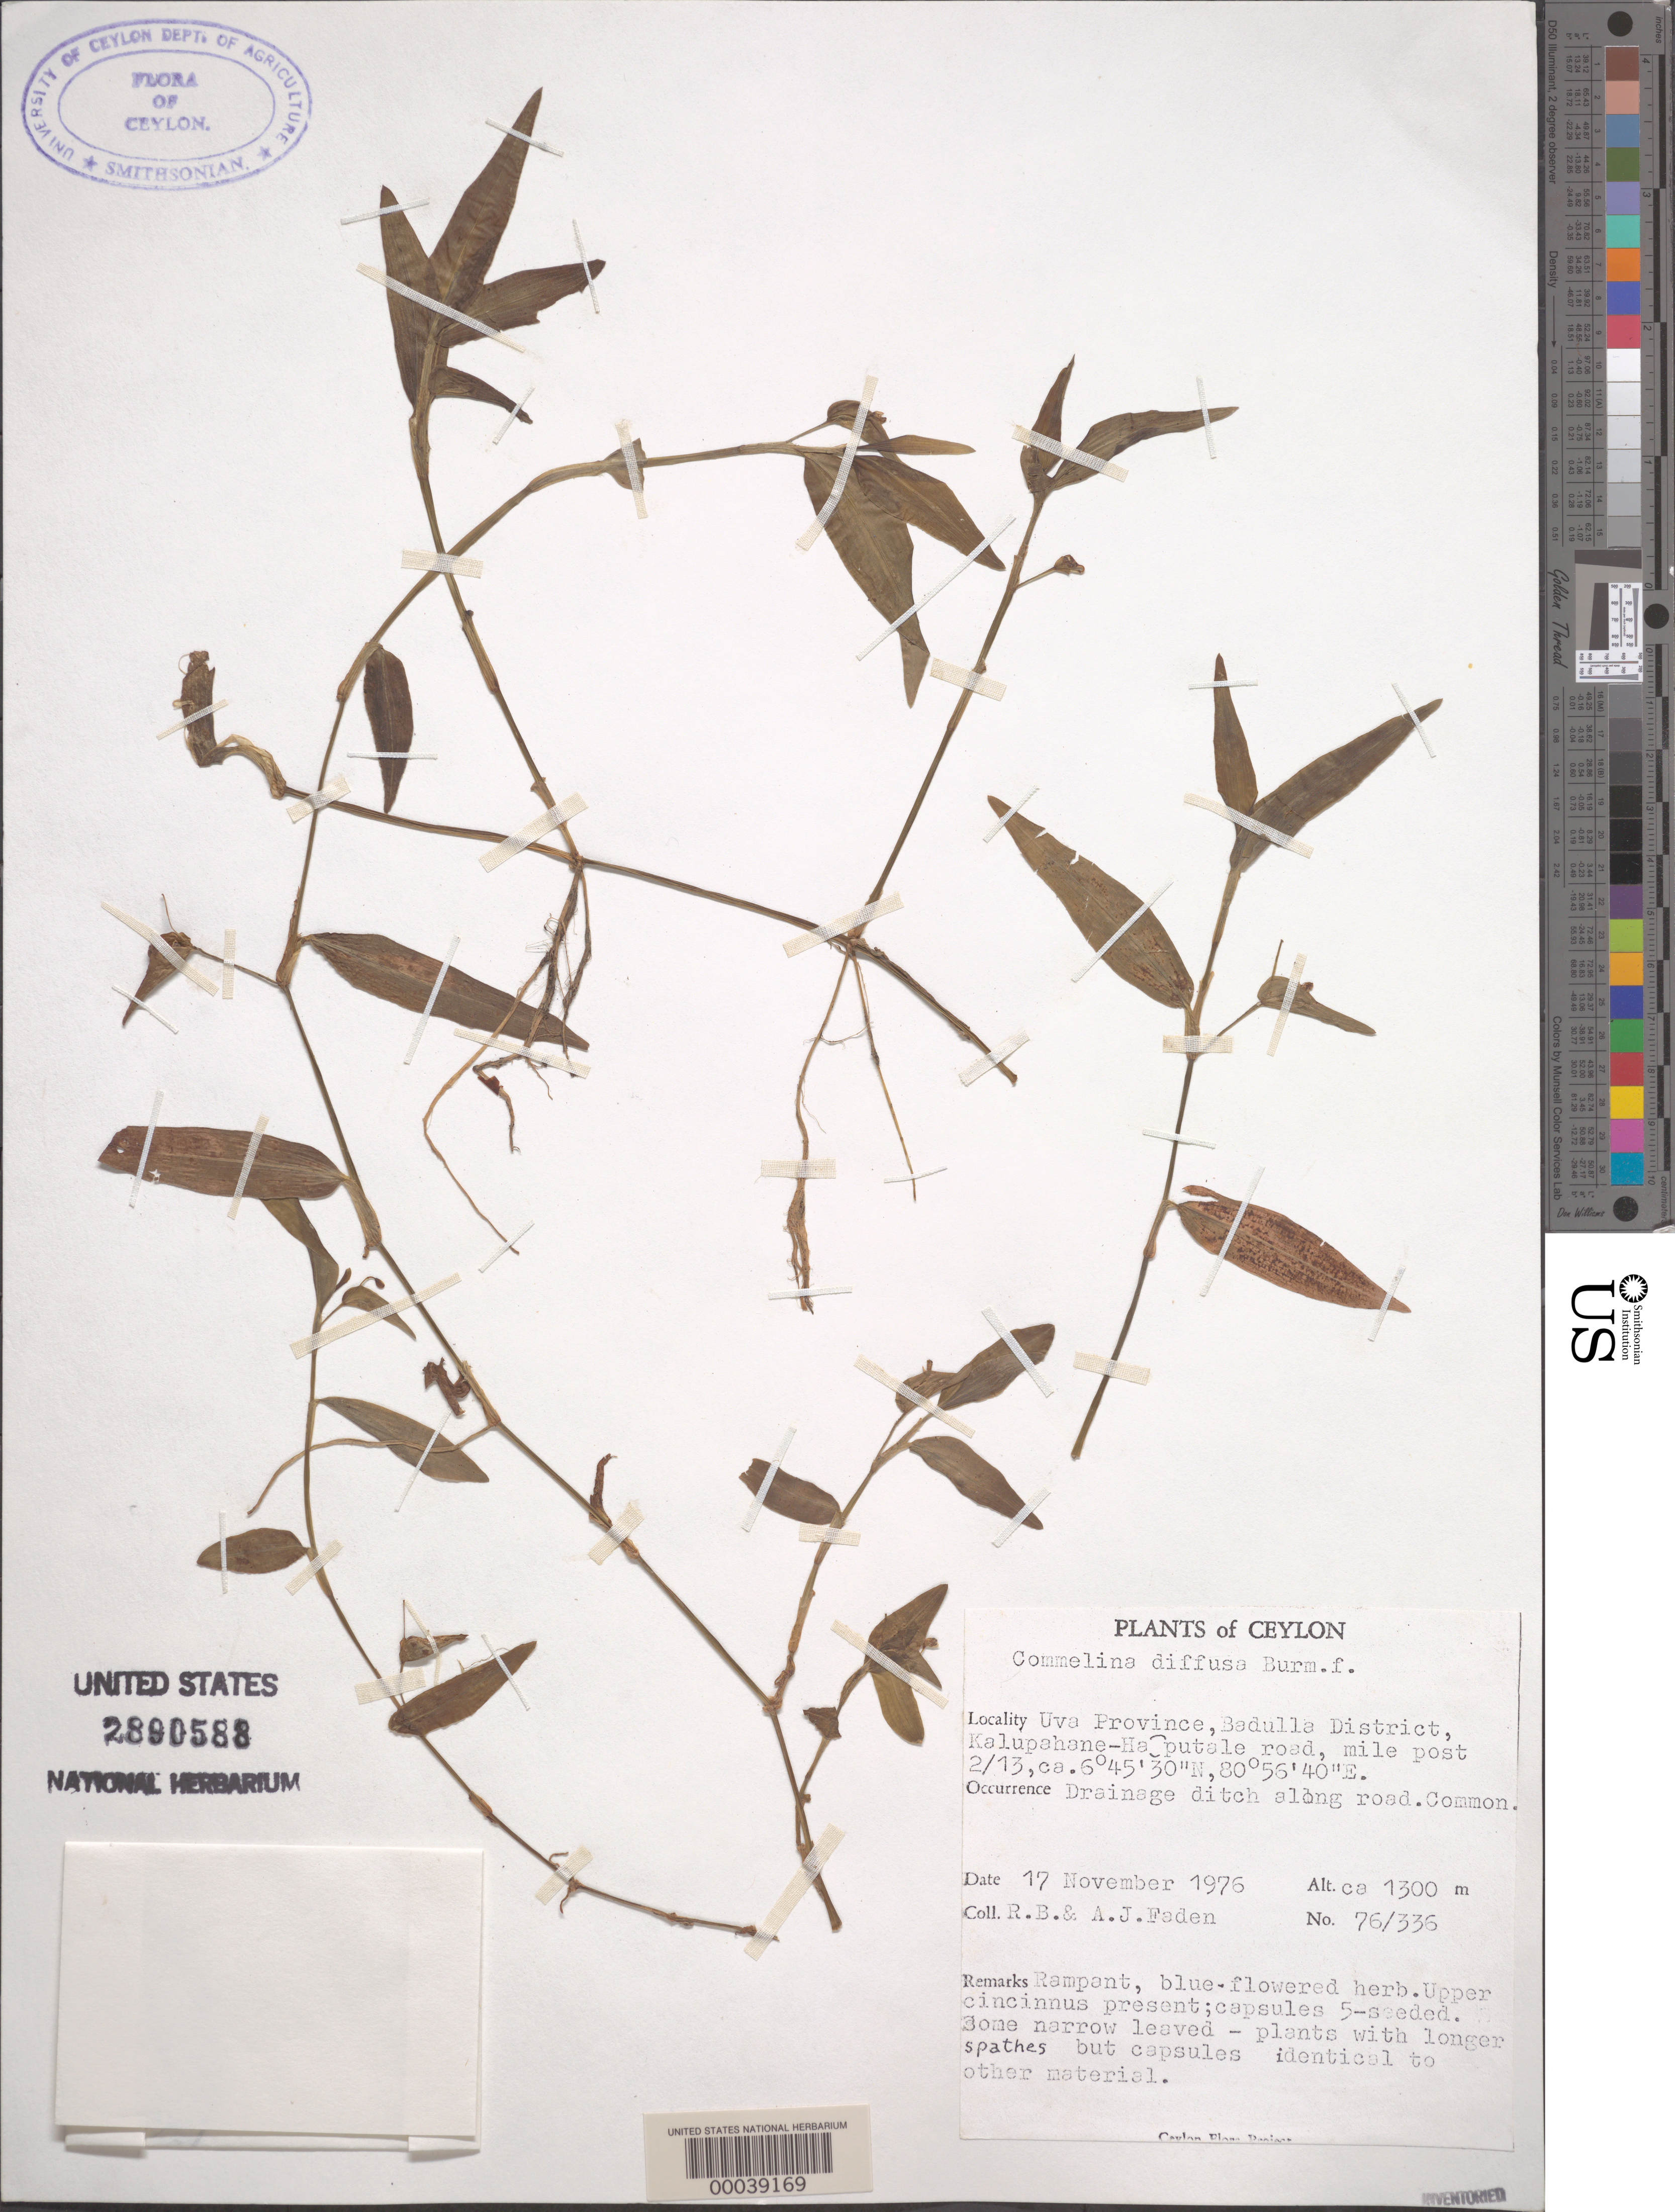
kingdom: Plantae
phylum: Tracheophyta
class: Liliopsida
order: Commelinales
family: Commelinaceae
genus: Commelina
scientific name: Commelina diffusa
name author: Burm. f.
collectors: R. B. Faden & A. J. Faden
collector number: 76/336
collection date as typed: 17 Nov 1976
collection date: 1976-11-17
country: Sri Lanka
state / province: Uva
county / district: Badulla Dist.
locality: Kalupahane-haputale rd., mile post 2/13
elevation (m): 1300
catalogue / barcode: US 2890588